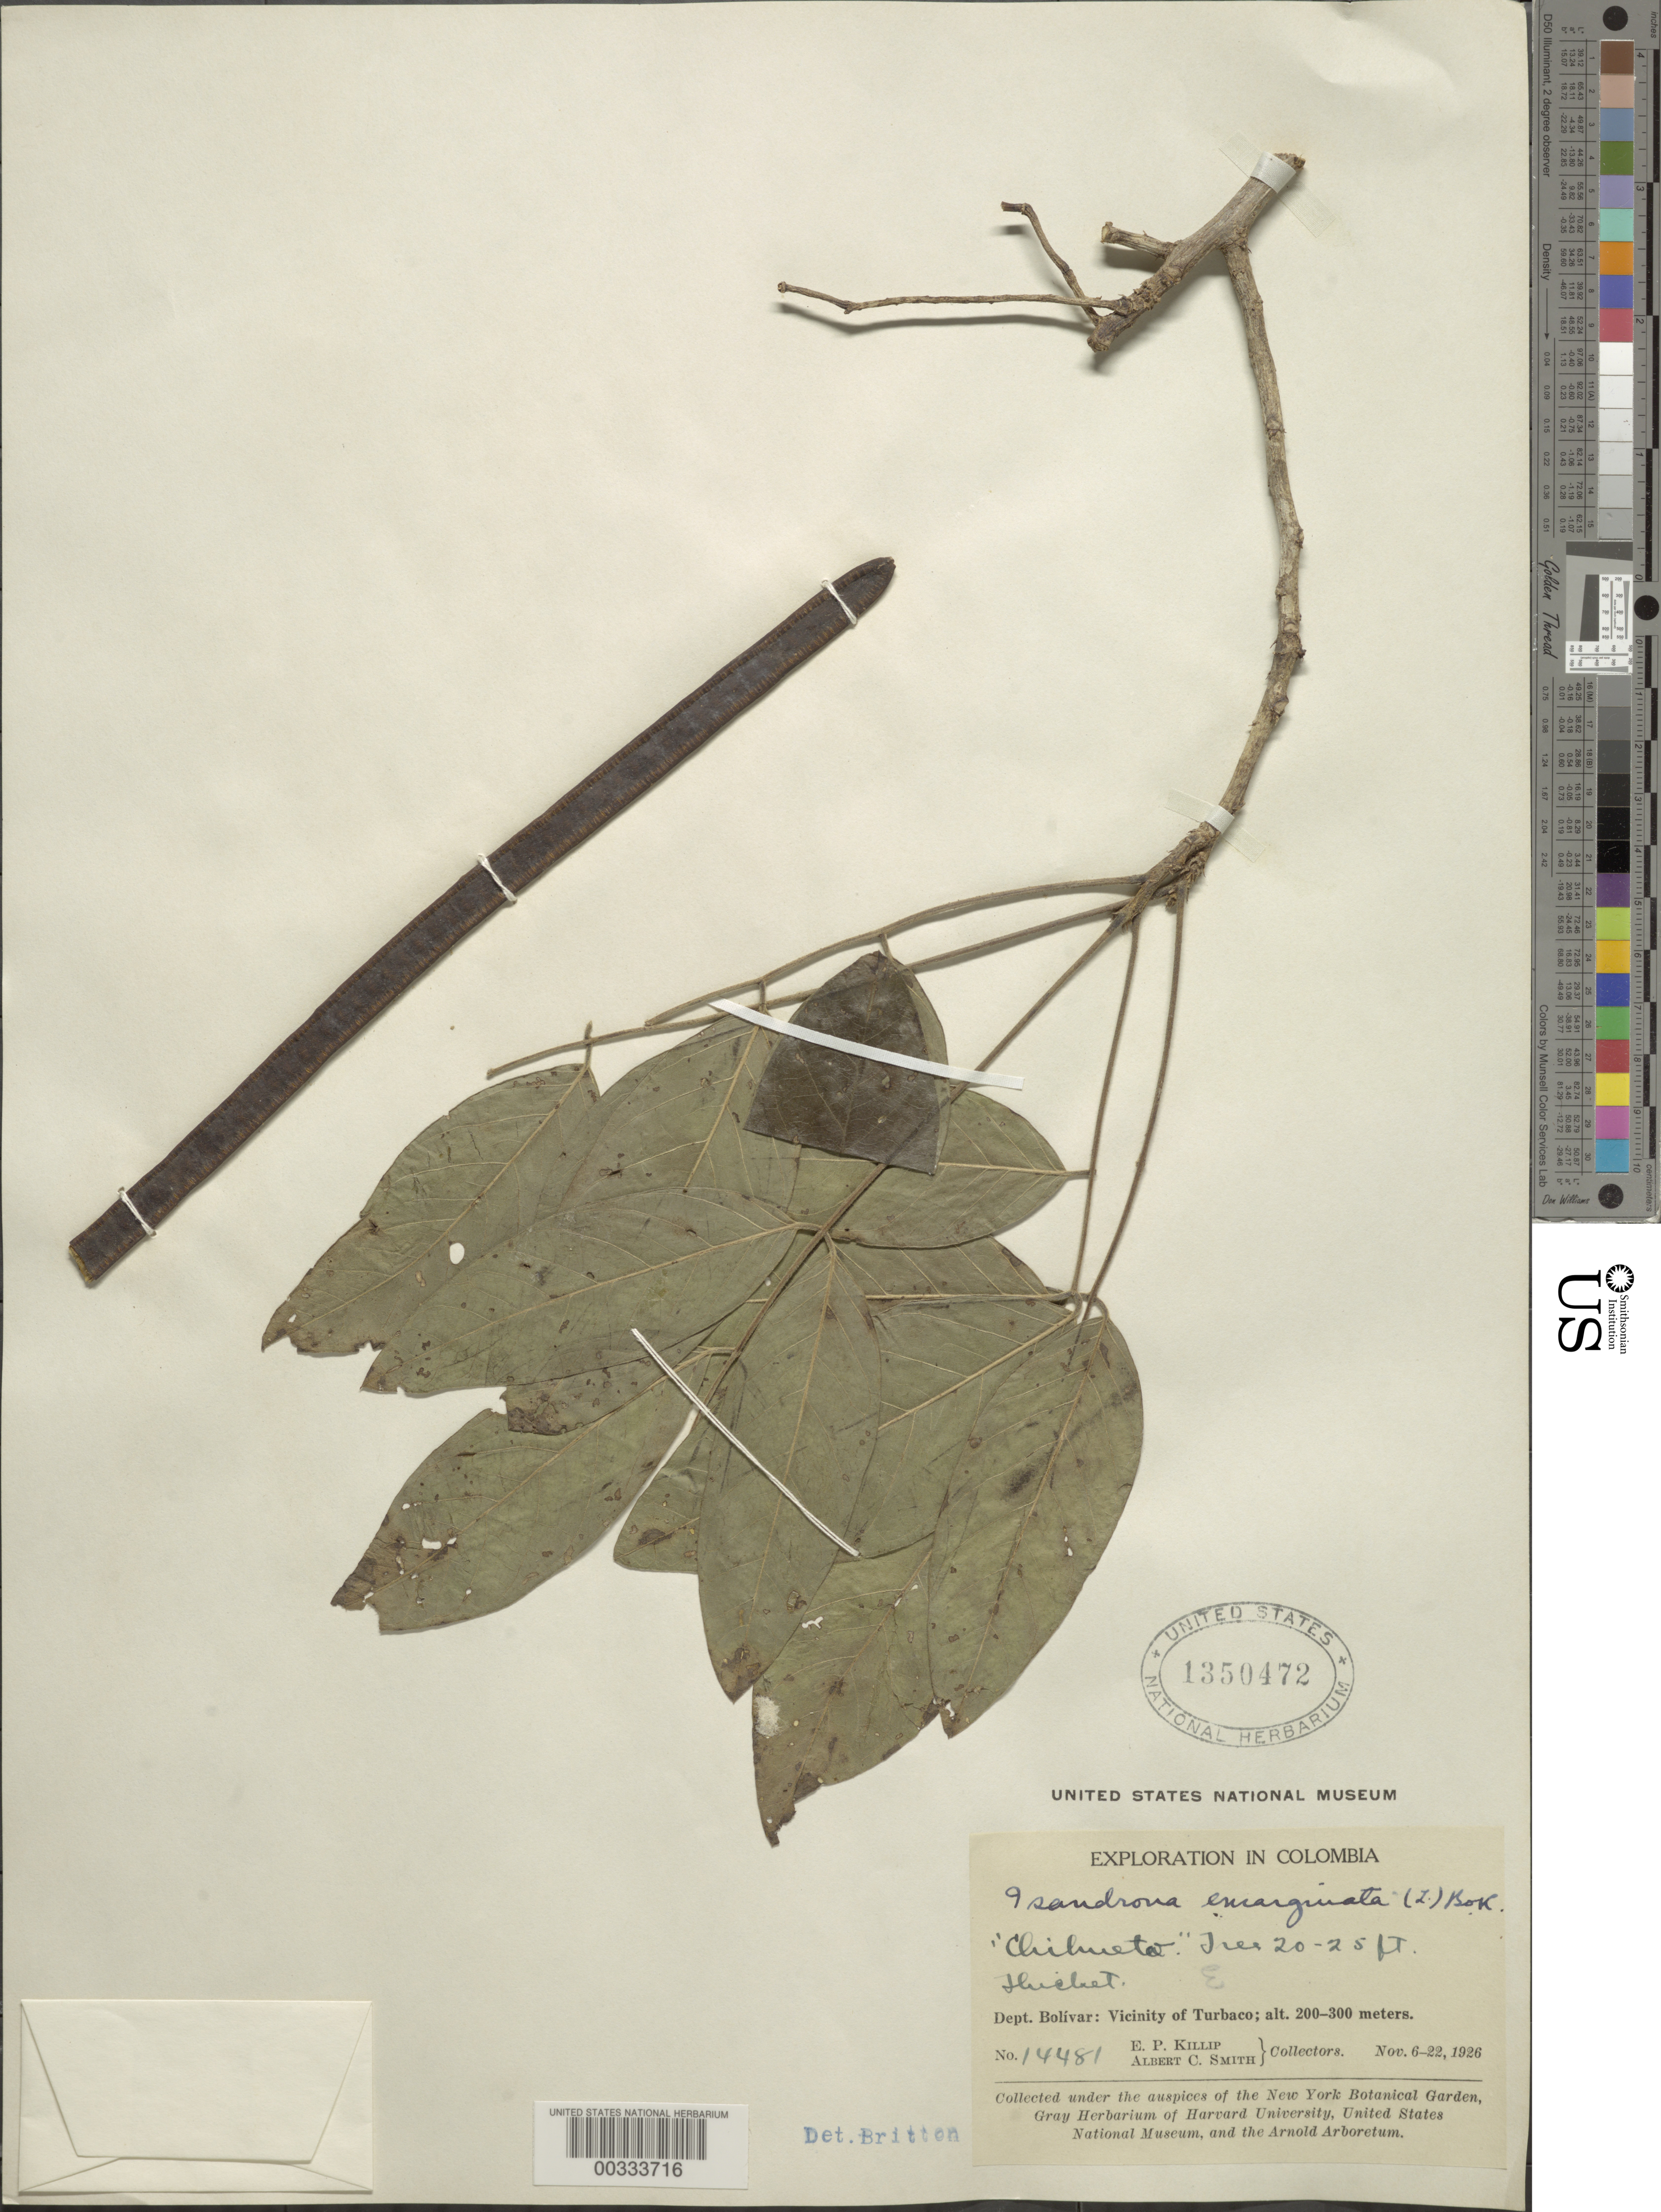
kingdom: Plantae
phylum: Tracheophyta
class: Magnoliopsida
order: Fabales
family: Fabaceae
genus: Senna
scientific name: Senna atomaria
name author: (L.) H.S. Irwin & Barneby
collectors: E. P. Killip & A. C. Smith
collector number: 14481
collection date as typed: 06 Nov 1926 to 22 Nov 1926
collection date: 1926-11-06/1926-11-22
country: Colombia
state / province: Bolívar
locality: Dept. Bolívar: Vicinity of Turbaco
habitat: Thicket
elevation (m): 200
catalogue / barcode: US 1350472